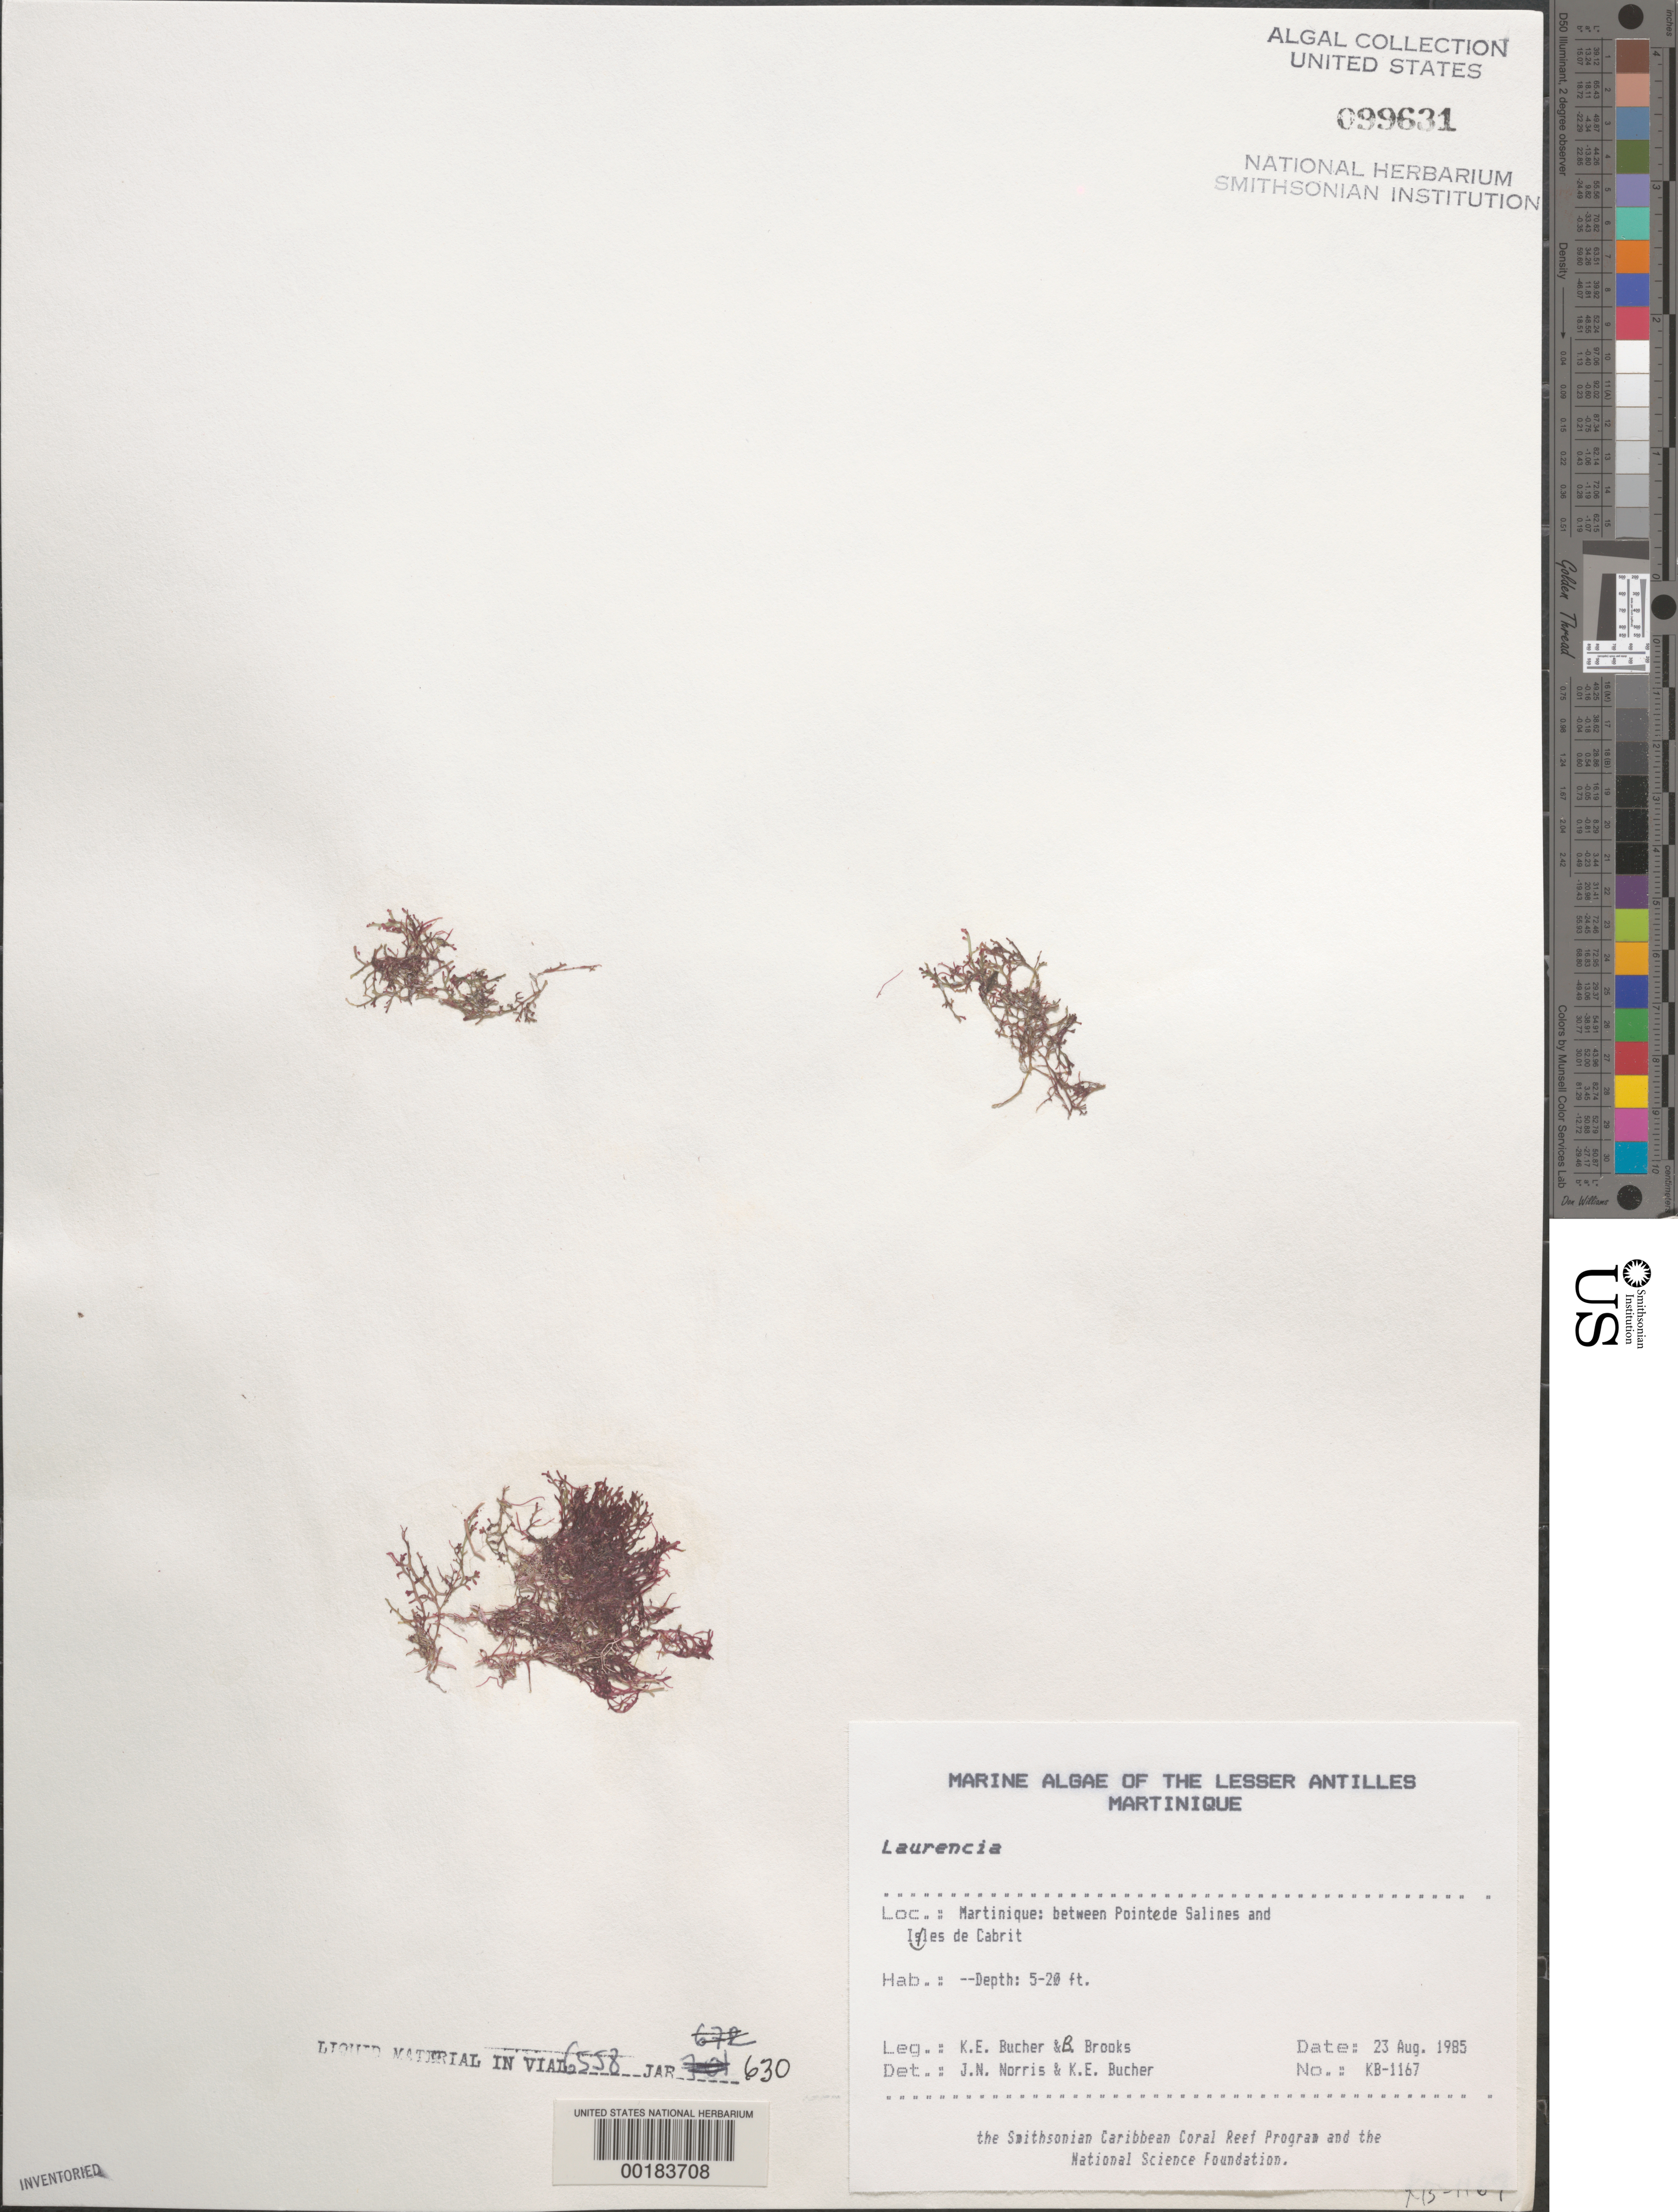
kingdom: Plantae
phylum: Rhodophyta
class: Florideophyceae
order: Ceramiales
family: Rhodomelaceae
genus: Laurencia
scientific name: Laurencia sp.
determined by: Norris, J. N.; Bucher, K. E.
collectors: K. E. Bucher & B. Brooks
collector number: Kb-1167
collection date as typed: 23 Aug 1985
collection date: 1985-08-23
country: Martinique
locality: Between Pointe de Salines and Iles de Cabrit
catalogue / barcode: US 99631